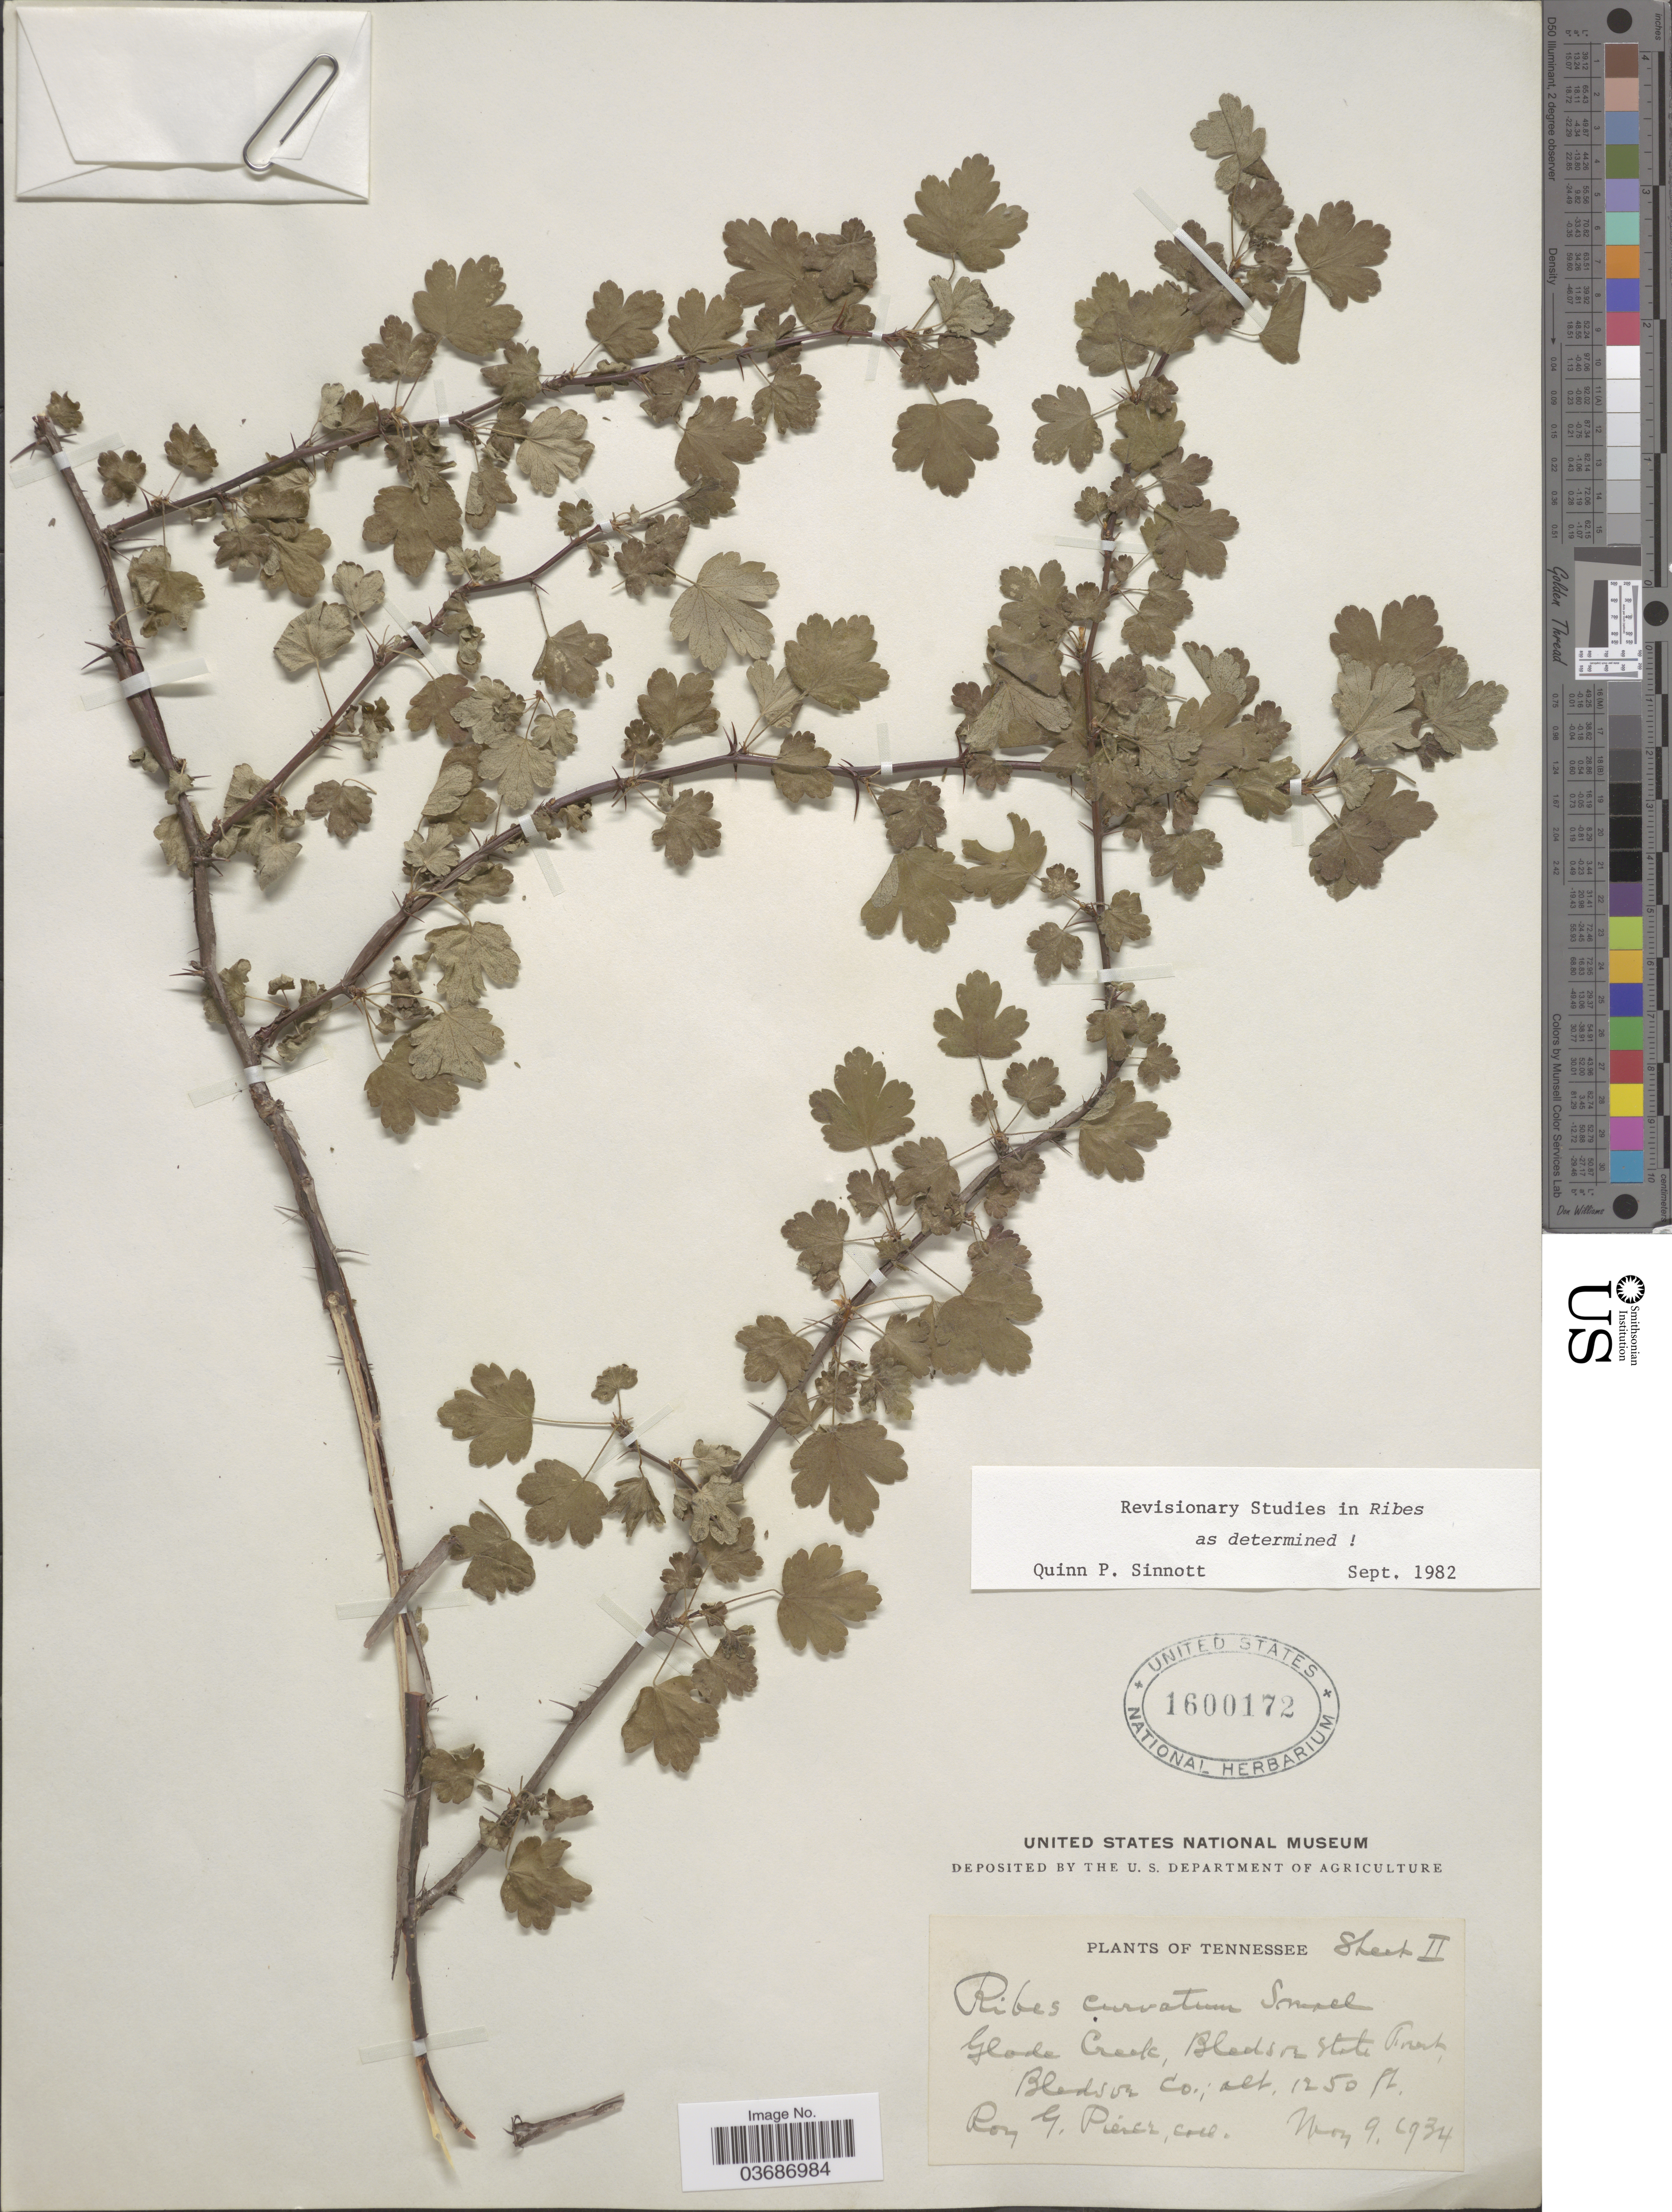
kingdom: Plantae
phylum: Tracheophyta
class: Magnoliopsida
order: Saxifragales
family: Grossulariaceae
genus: Ribes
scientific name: Ribes curvatum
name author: Small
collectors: R. Pierce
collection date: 1934-05-09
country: United States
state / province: Tennessee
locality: Glade Creek, Bledsoe State Forest, Bledsoe Co.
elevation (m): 381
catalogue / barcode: US 1600172